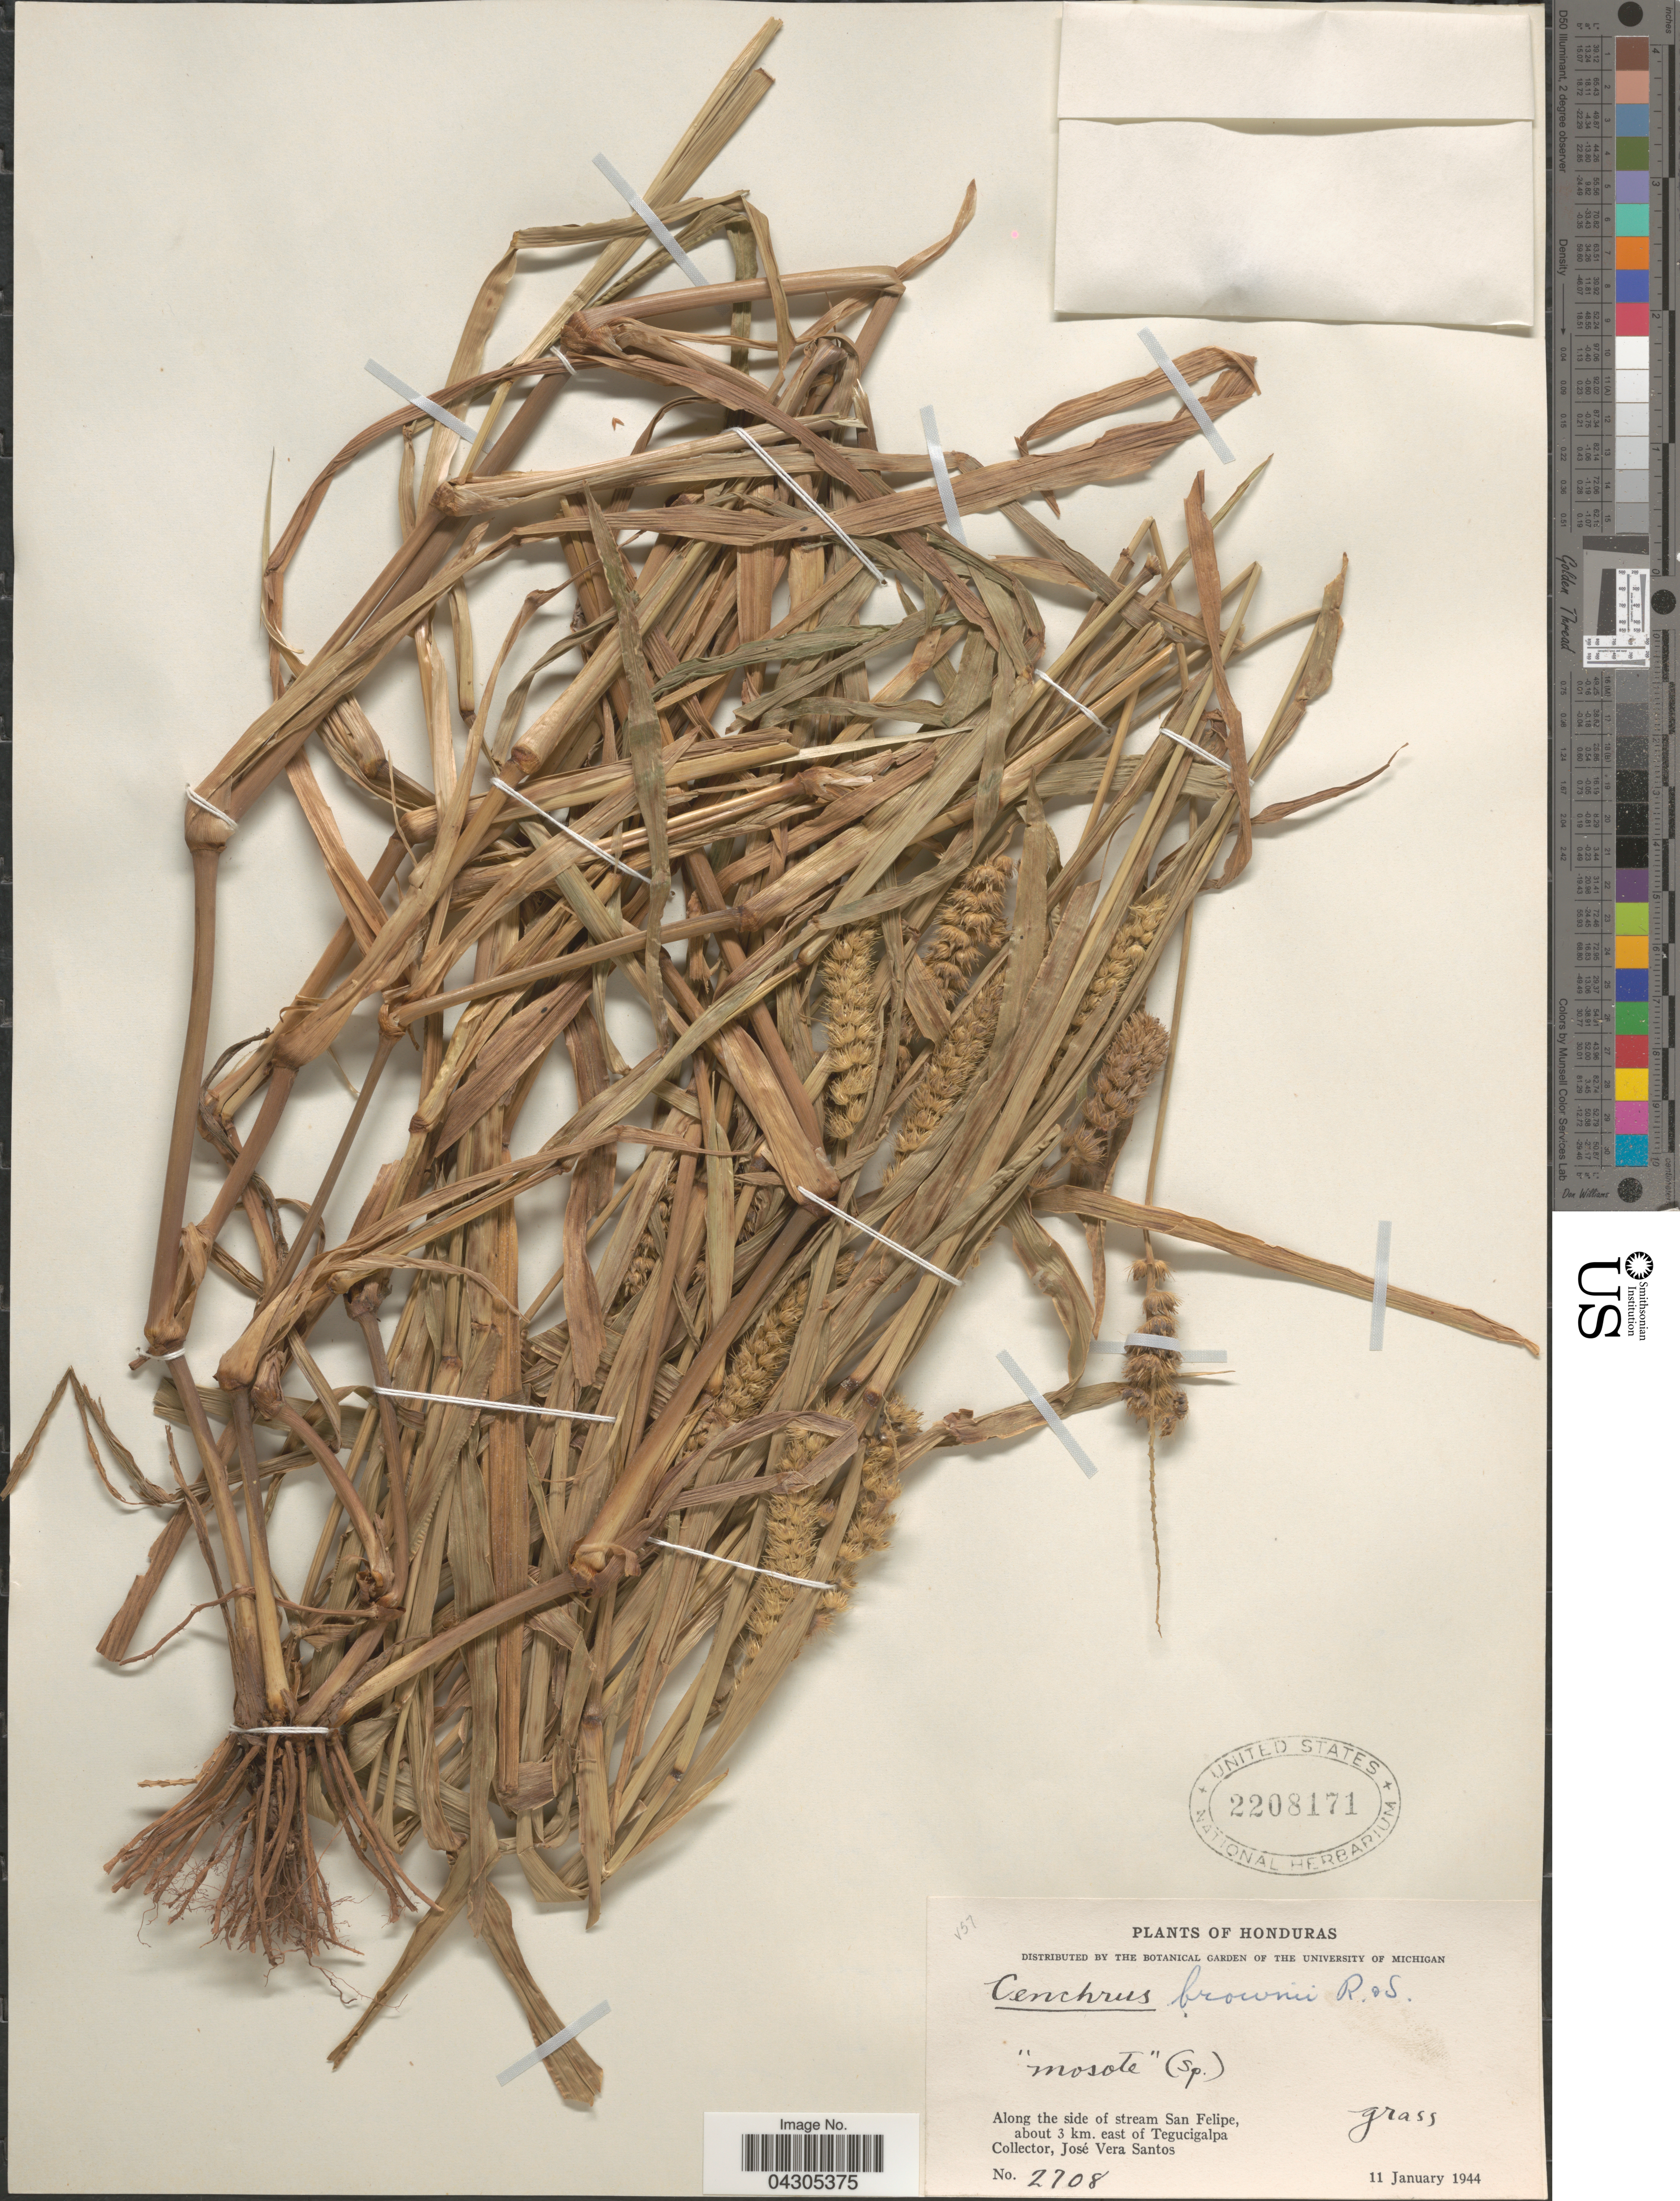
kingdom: Plantae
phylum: Tracheophyta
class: Liliopsida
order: Poales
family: Poaceae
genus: Cenchrus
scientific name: Cenchrus brownii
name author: Roem. & Schult.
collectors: J. Santos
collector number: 2708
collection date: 1944-01-11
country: Honduras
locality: Along the side of stream San Felipe, about 3 km. east of Tegucigalpa.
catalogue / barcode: US 2208171